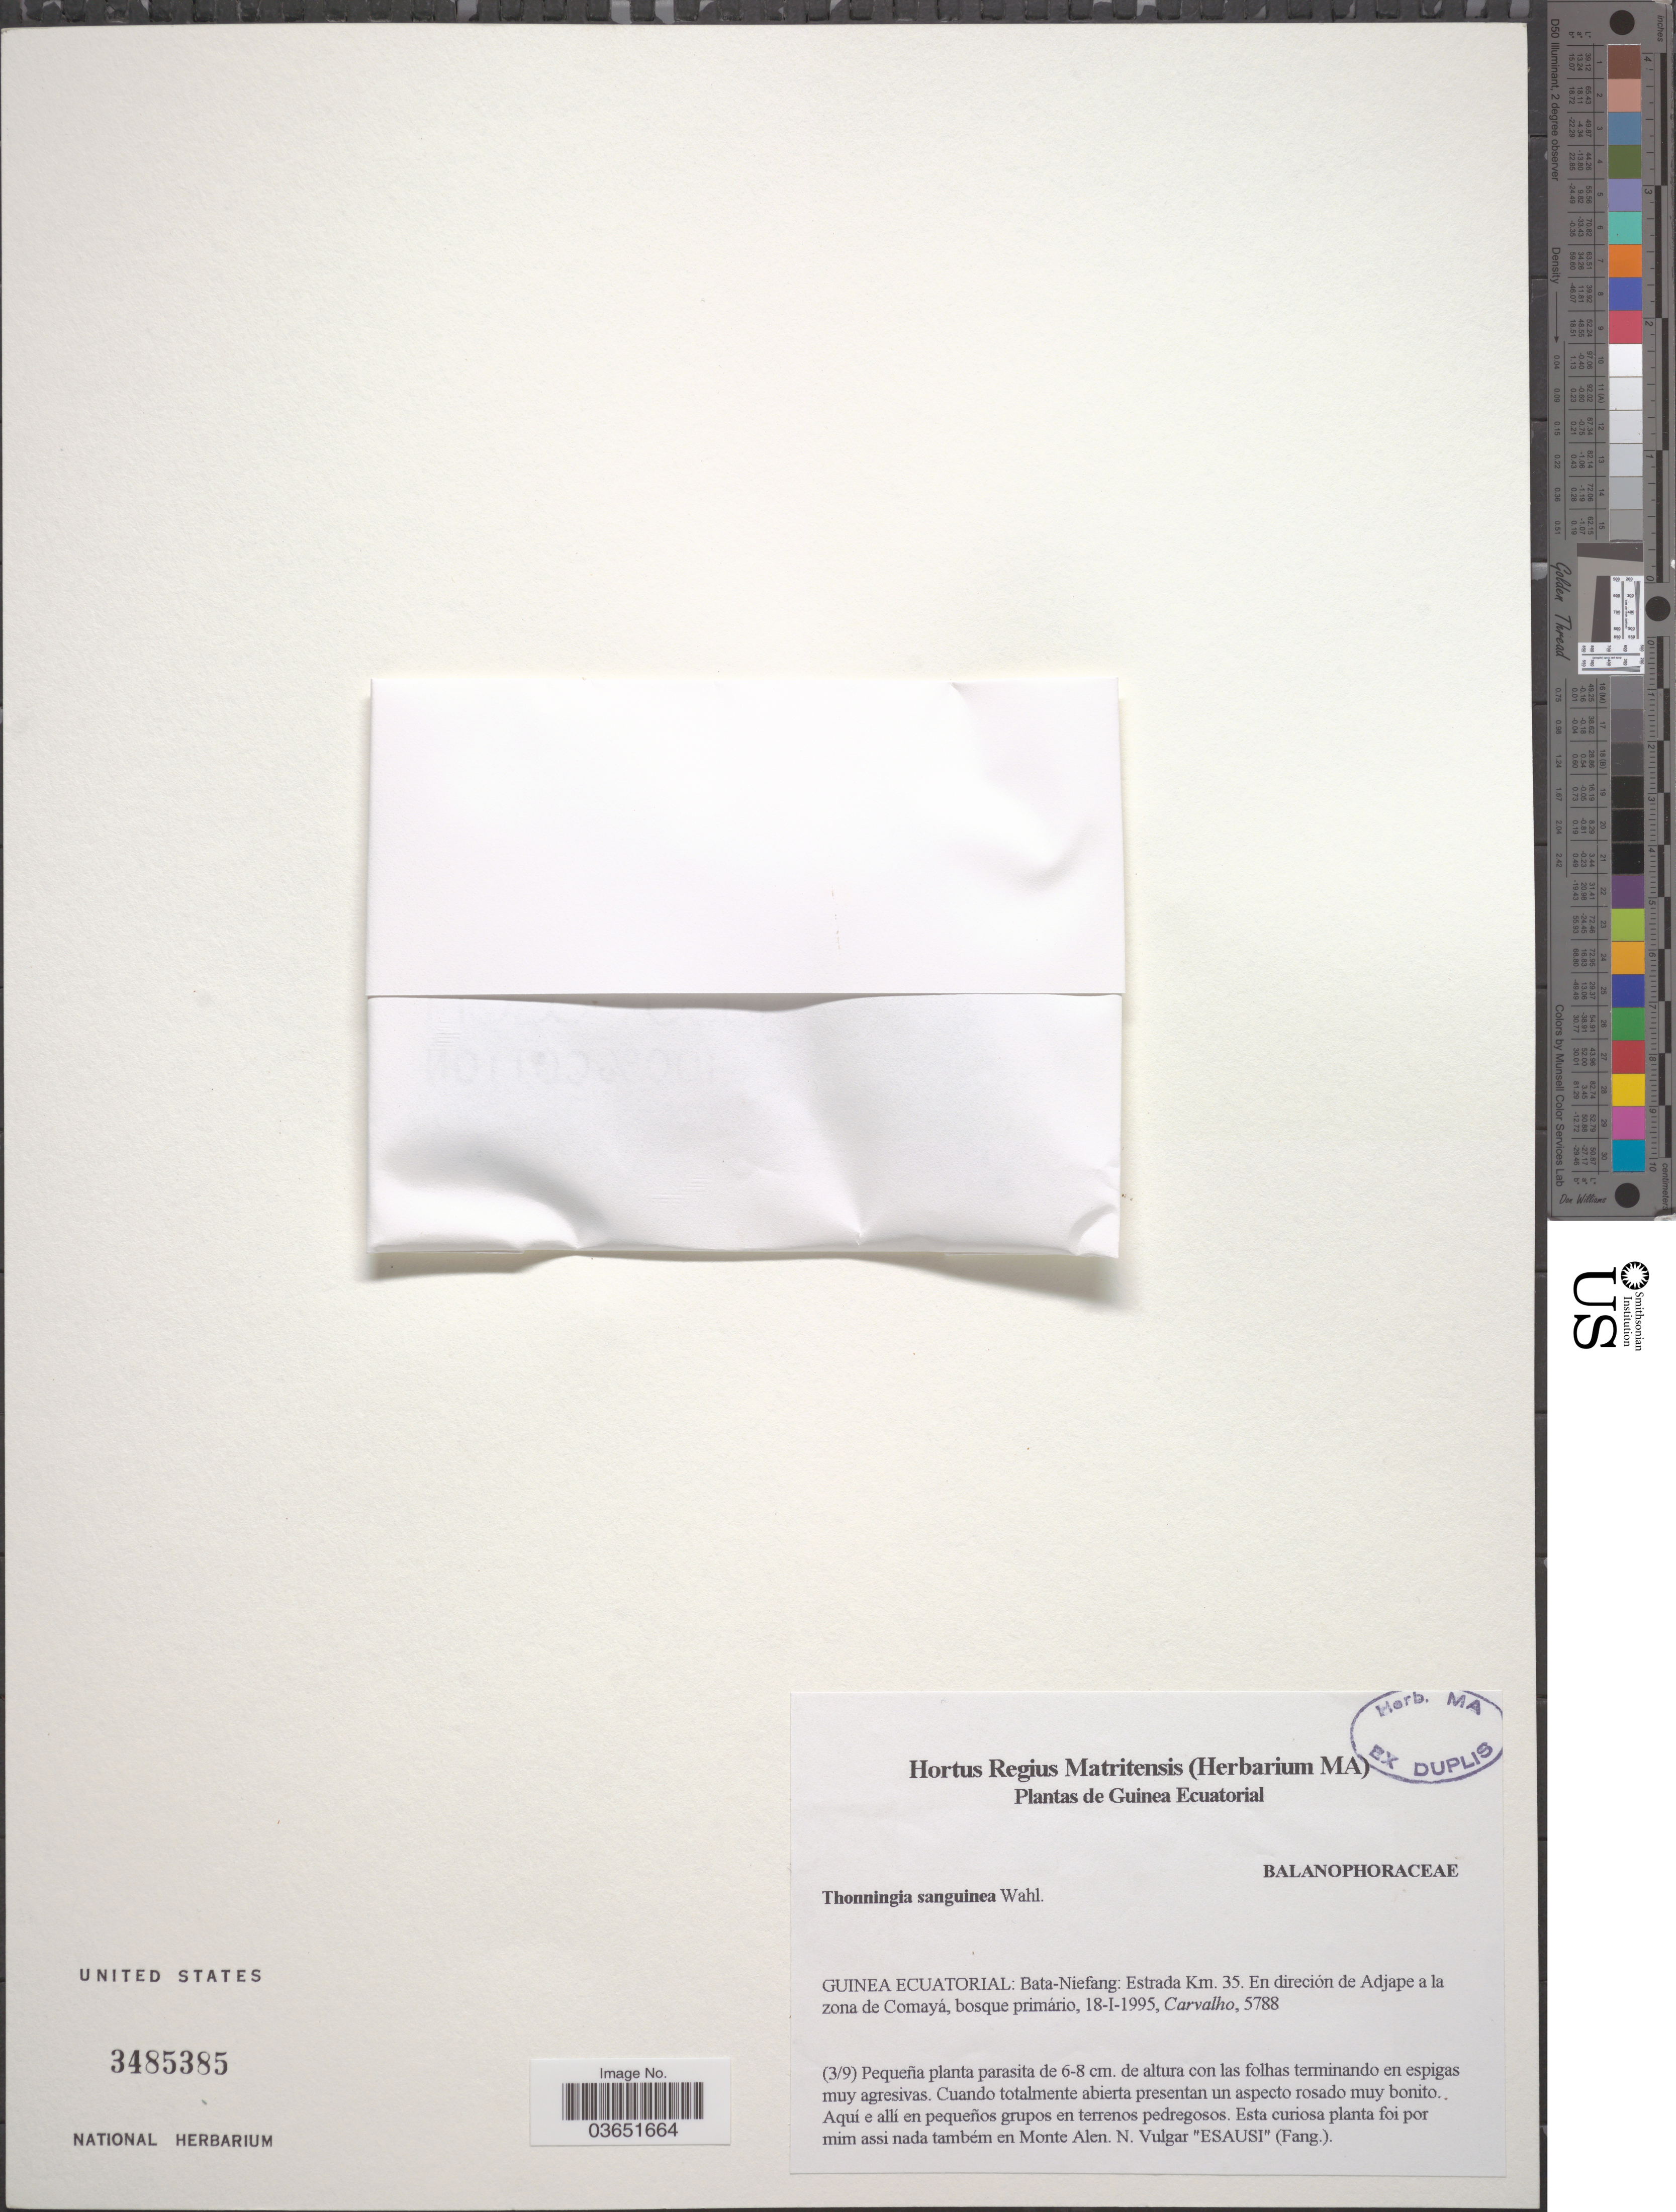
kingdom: Plantae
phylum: Tracheophyta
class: Magnoliopsida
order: Santalales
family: Balanophoraceae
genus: Thonningia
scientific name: Thonningia sanguinea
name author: Vahl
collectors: Carvalho, --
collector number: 5788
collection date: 1995-01-18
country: Equatorial Guinea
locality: Bata-Niefang: Estrada Km. 35. En direción de Adjape a la zona de Comayá.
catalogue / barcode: US 3485385